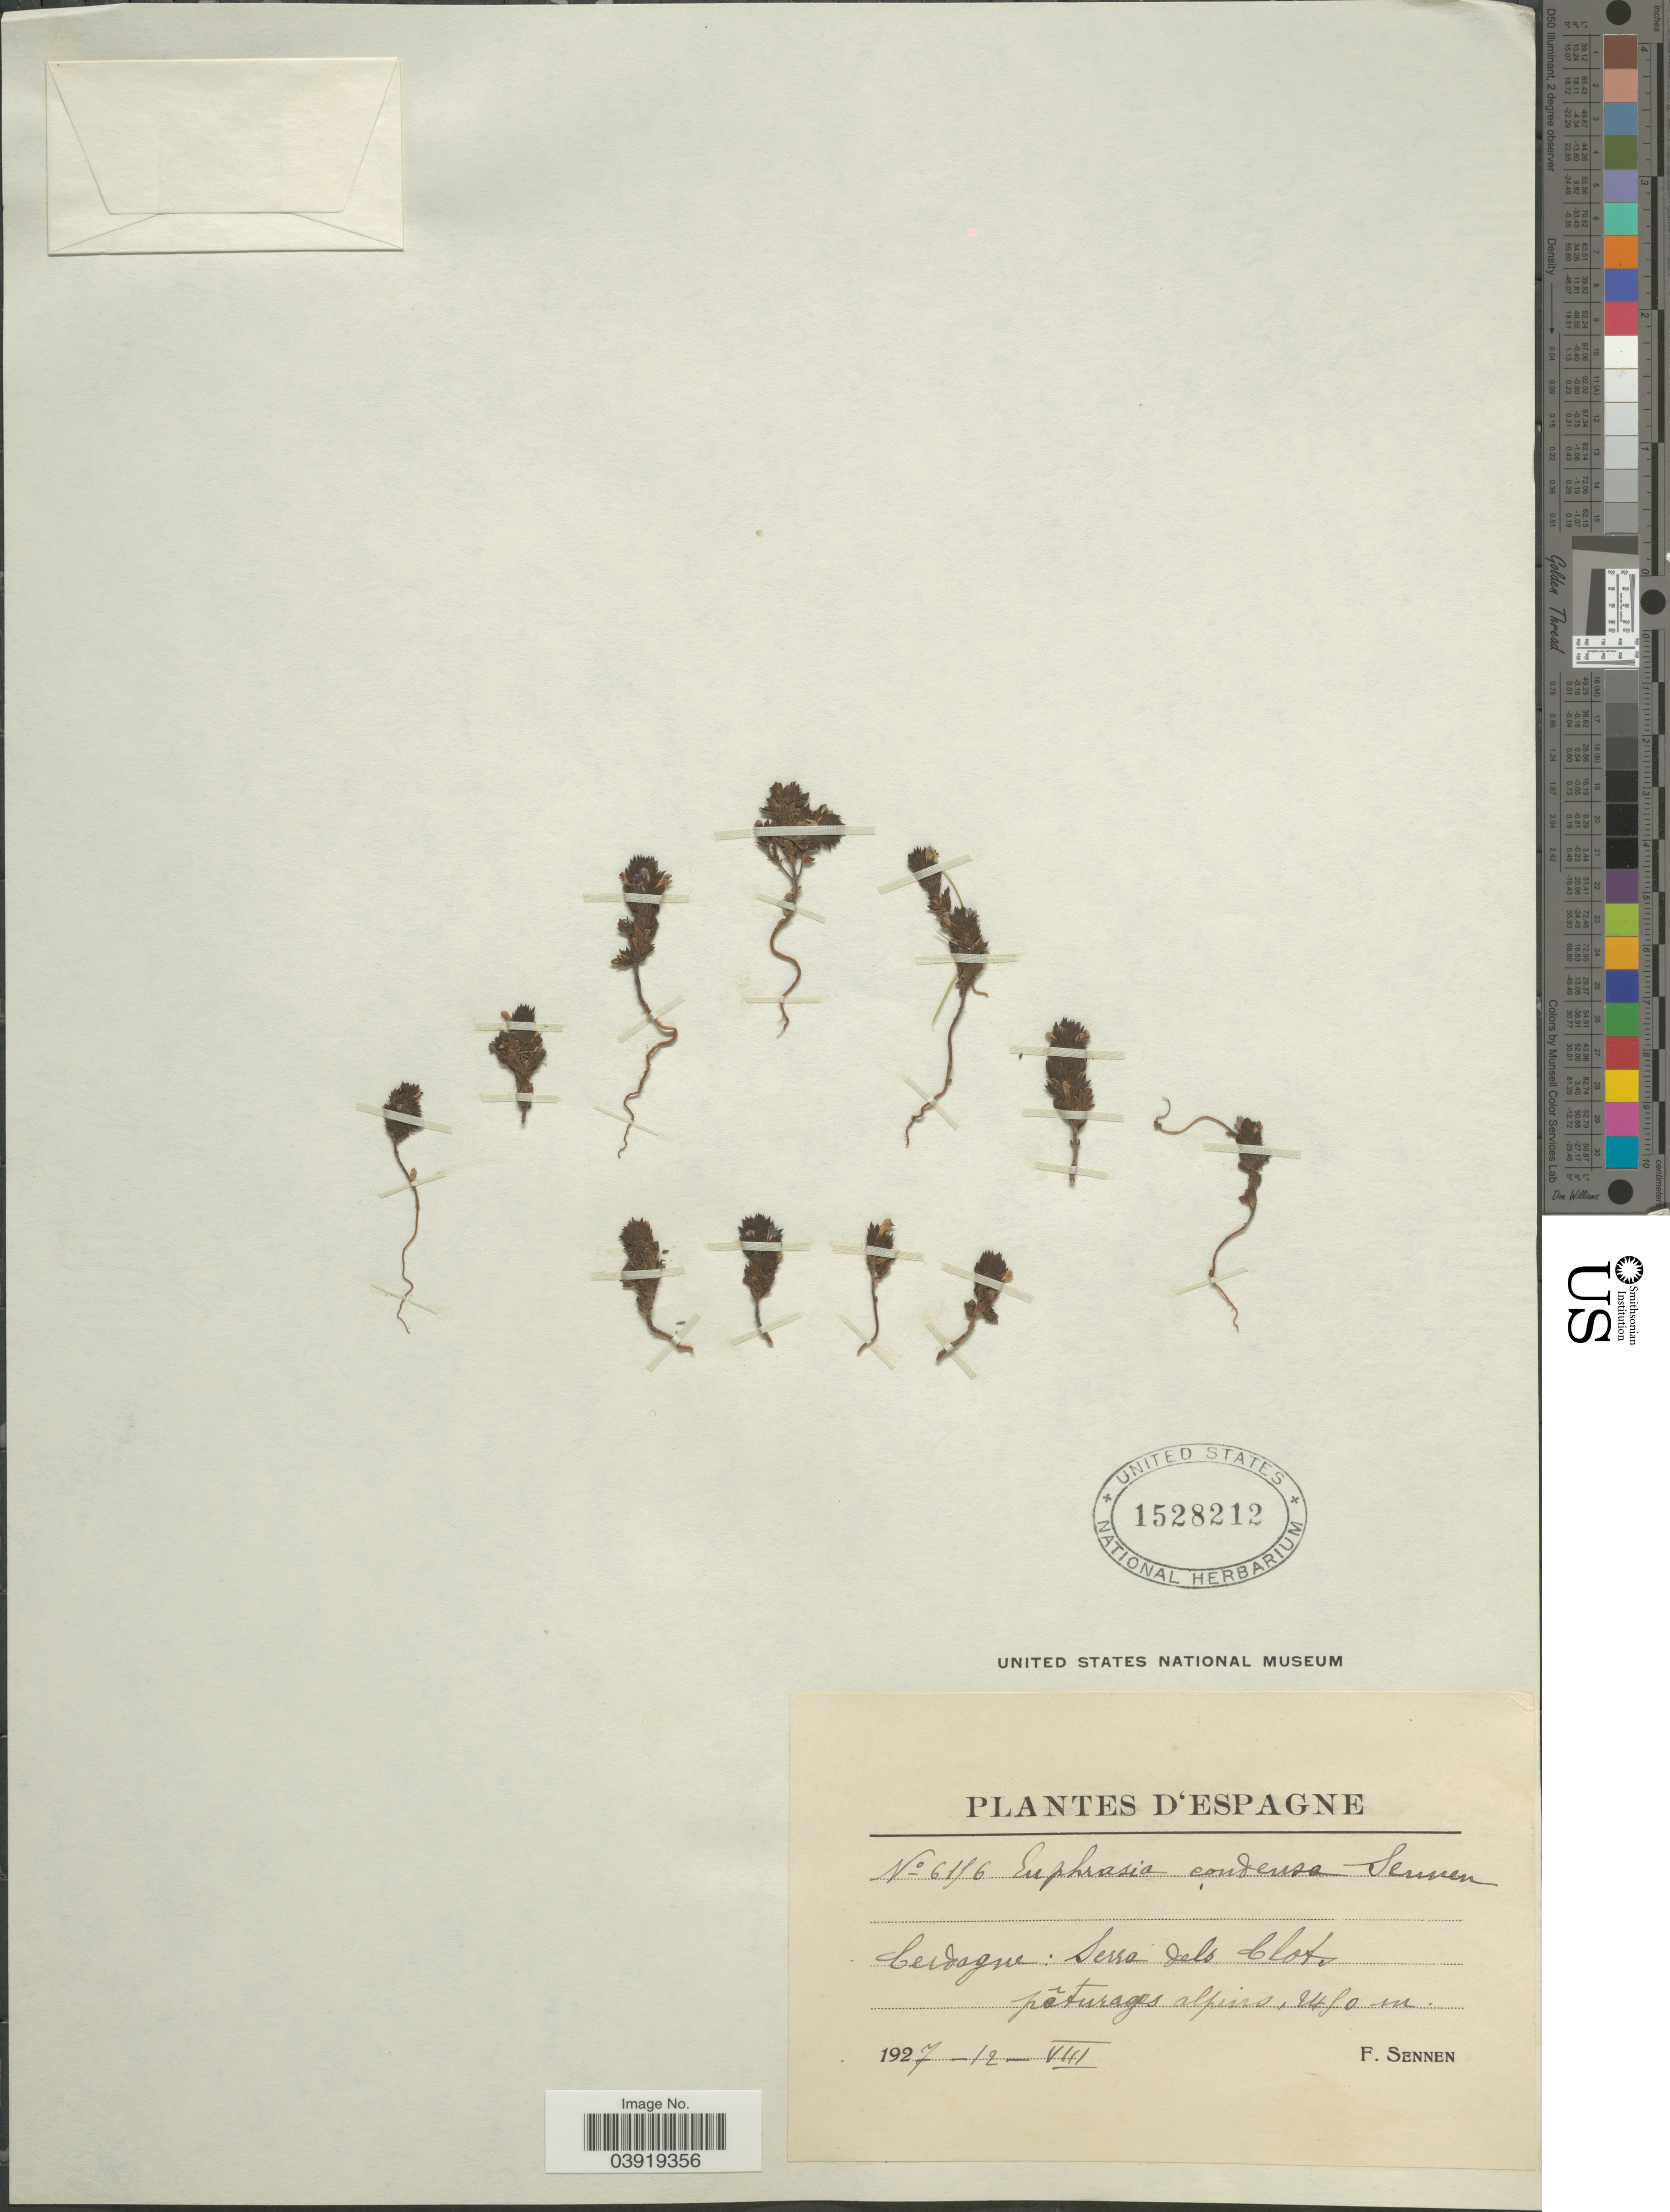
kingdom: Plantae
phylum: Tracheophyta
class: Magnoliopsida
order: Lamiales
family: Orobanchaceae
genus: Euphrasia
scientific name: Euphrasia condensa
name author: Sennen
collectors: E. Sennen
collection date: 1927-08-12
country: Spain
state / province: Islas Baleares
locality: Cerdagne: Serra dels Clots.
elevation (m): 2450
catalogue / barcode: US 1528212